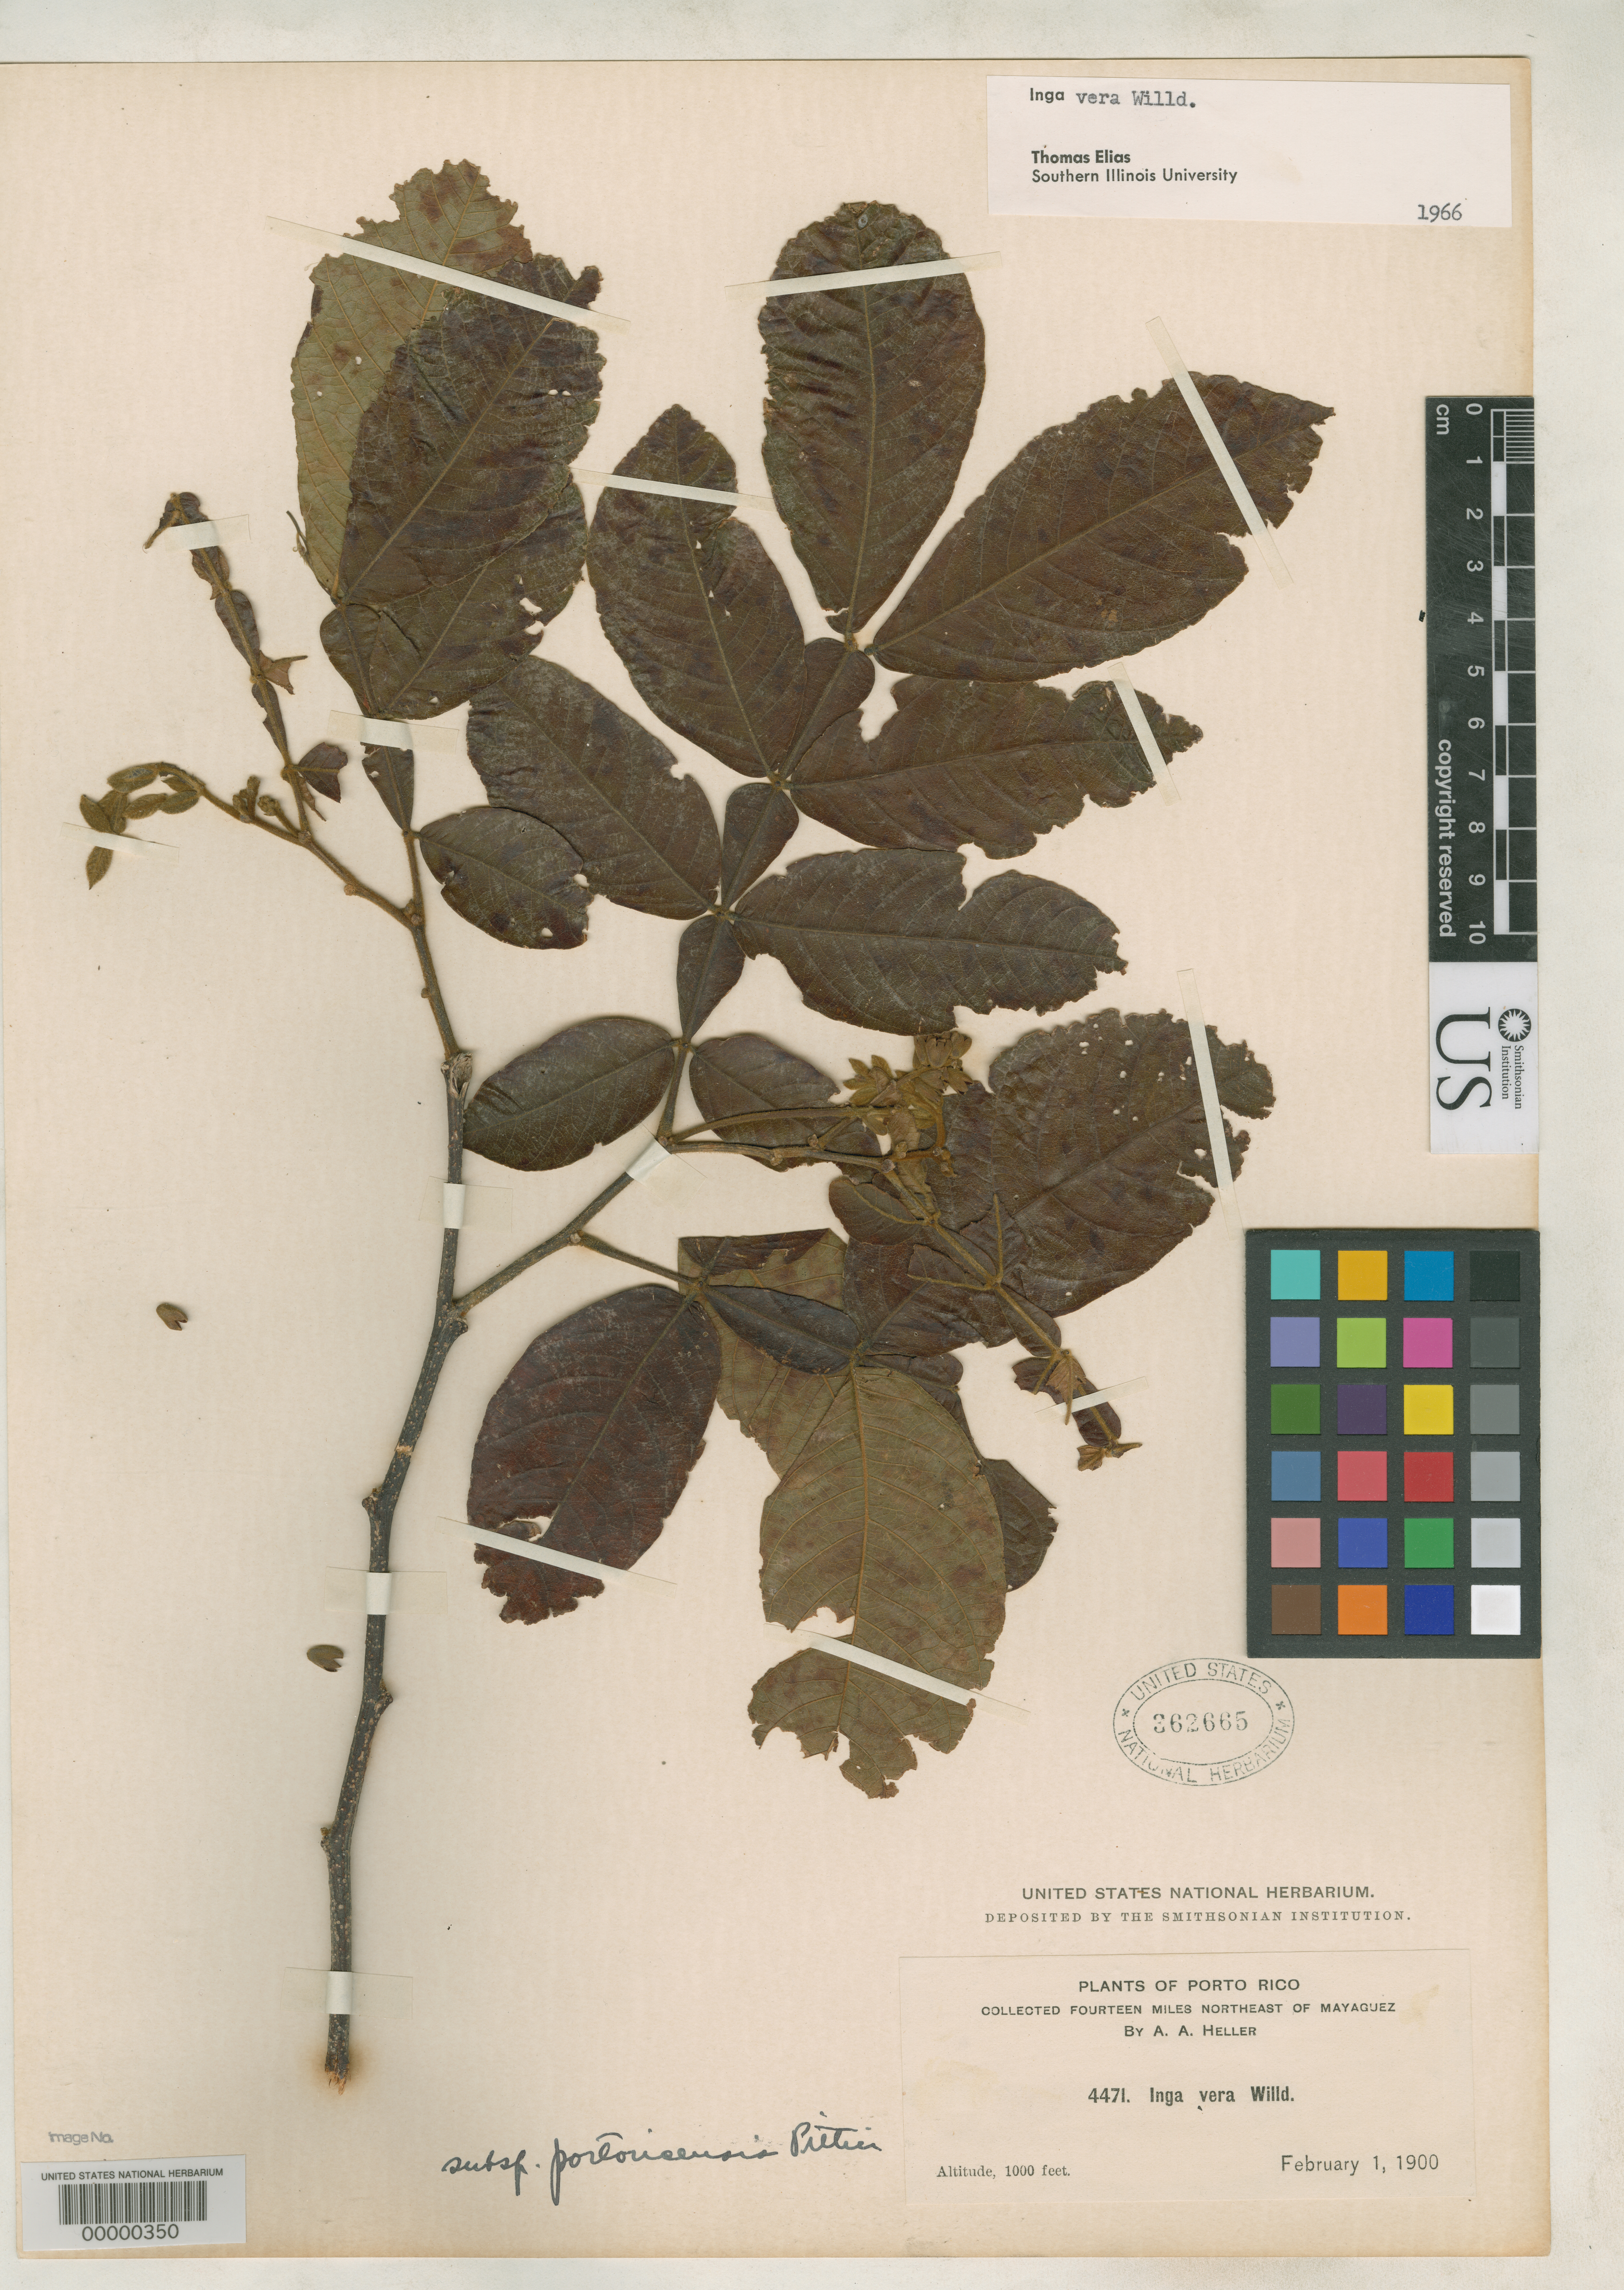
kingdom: Plantae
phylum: Tracheophyta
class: Magnoliopsida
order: Fabales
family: Fabaceae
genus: Inga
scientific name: Inga vera subsp. portoricensis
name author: Pittier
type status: Holotype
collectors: A. A. Heller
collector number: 4471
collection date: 1900-02-01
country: Puerto Rico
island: Greater Antilles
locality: Fourteen miles northeast Mayaguez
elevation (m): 305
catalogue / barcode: US 362665